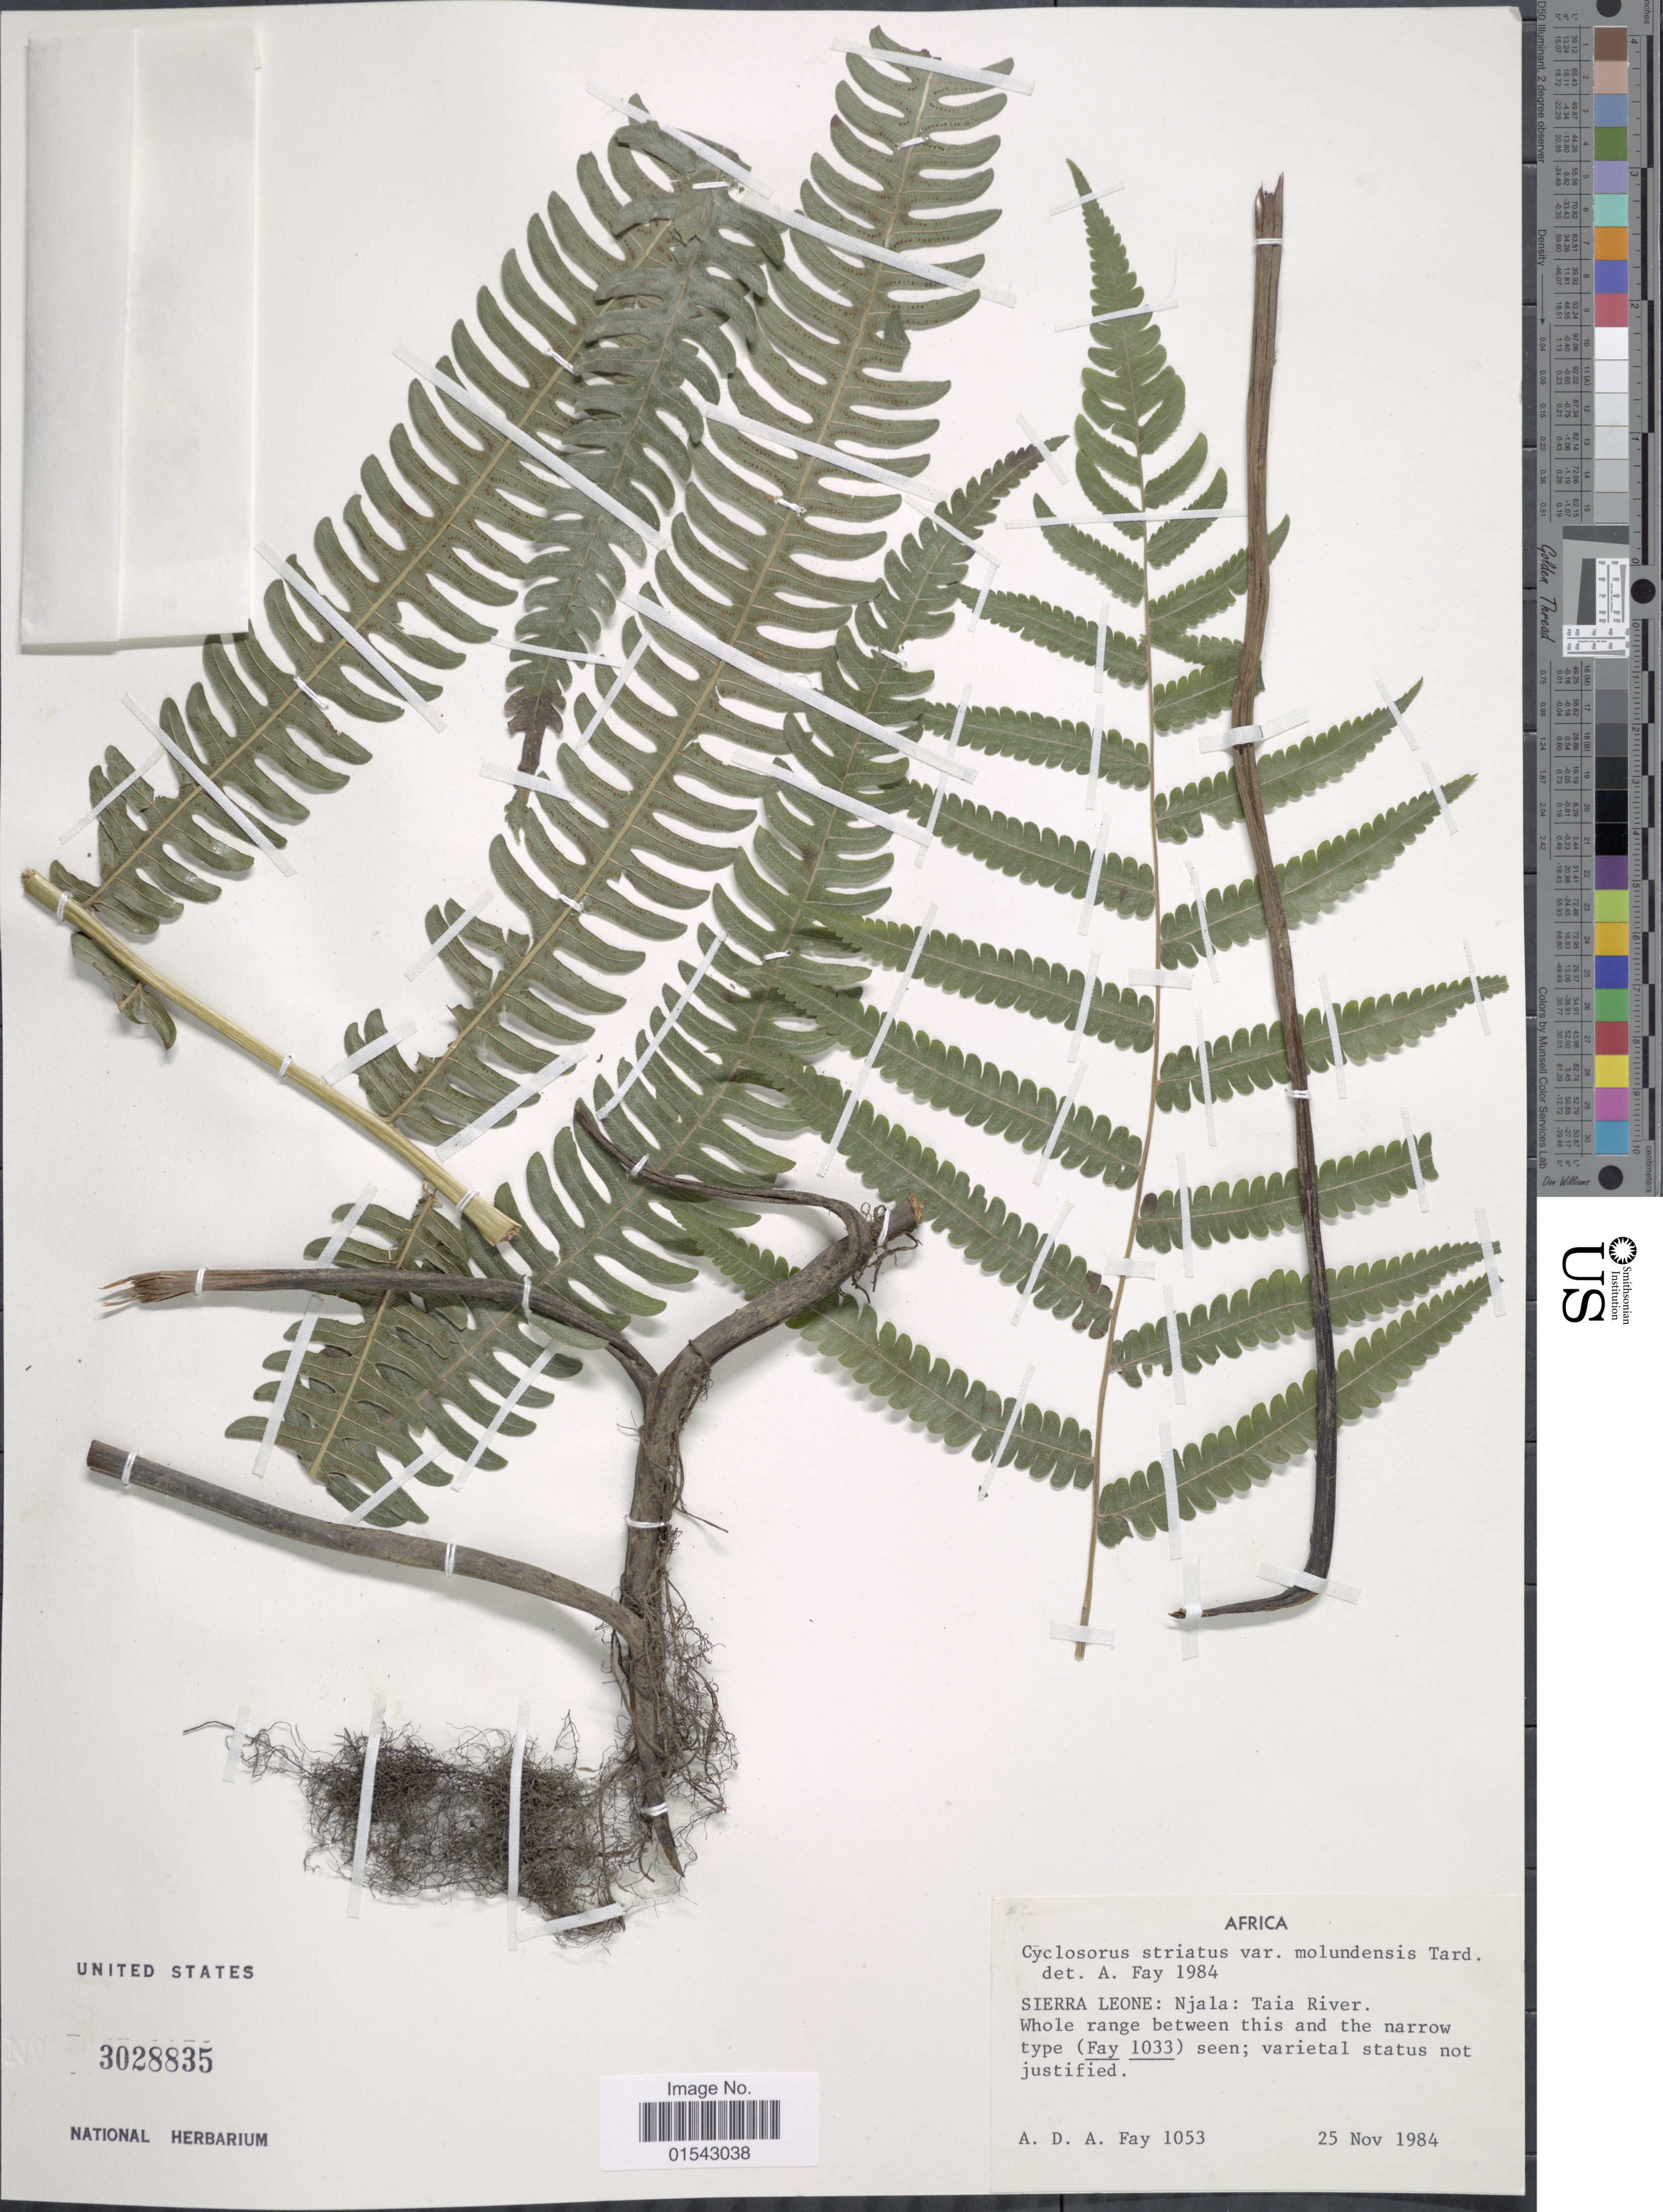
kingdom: Plantae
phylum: Tracheophyta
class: Polypodiopsida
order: Polypodiales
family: Thelypteridaceae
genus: Cyclosorus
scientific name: Cyclosorus interruptus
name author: (Willd.) H. Itô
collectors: A. Fay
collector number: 1053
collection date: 1984-11-25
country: Sierra Leone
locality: Sierra Leone: Njala : Taia River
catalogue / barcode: US 3028835